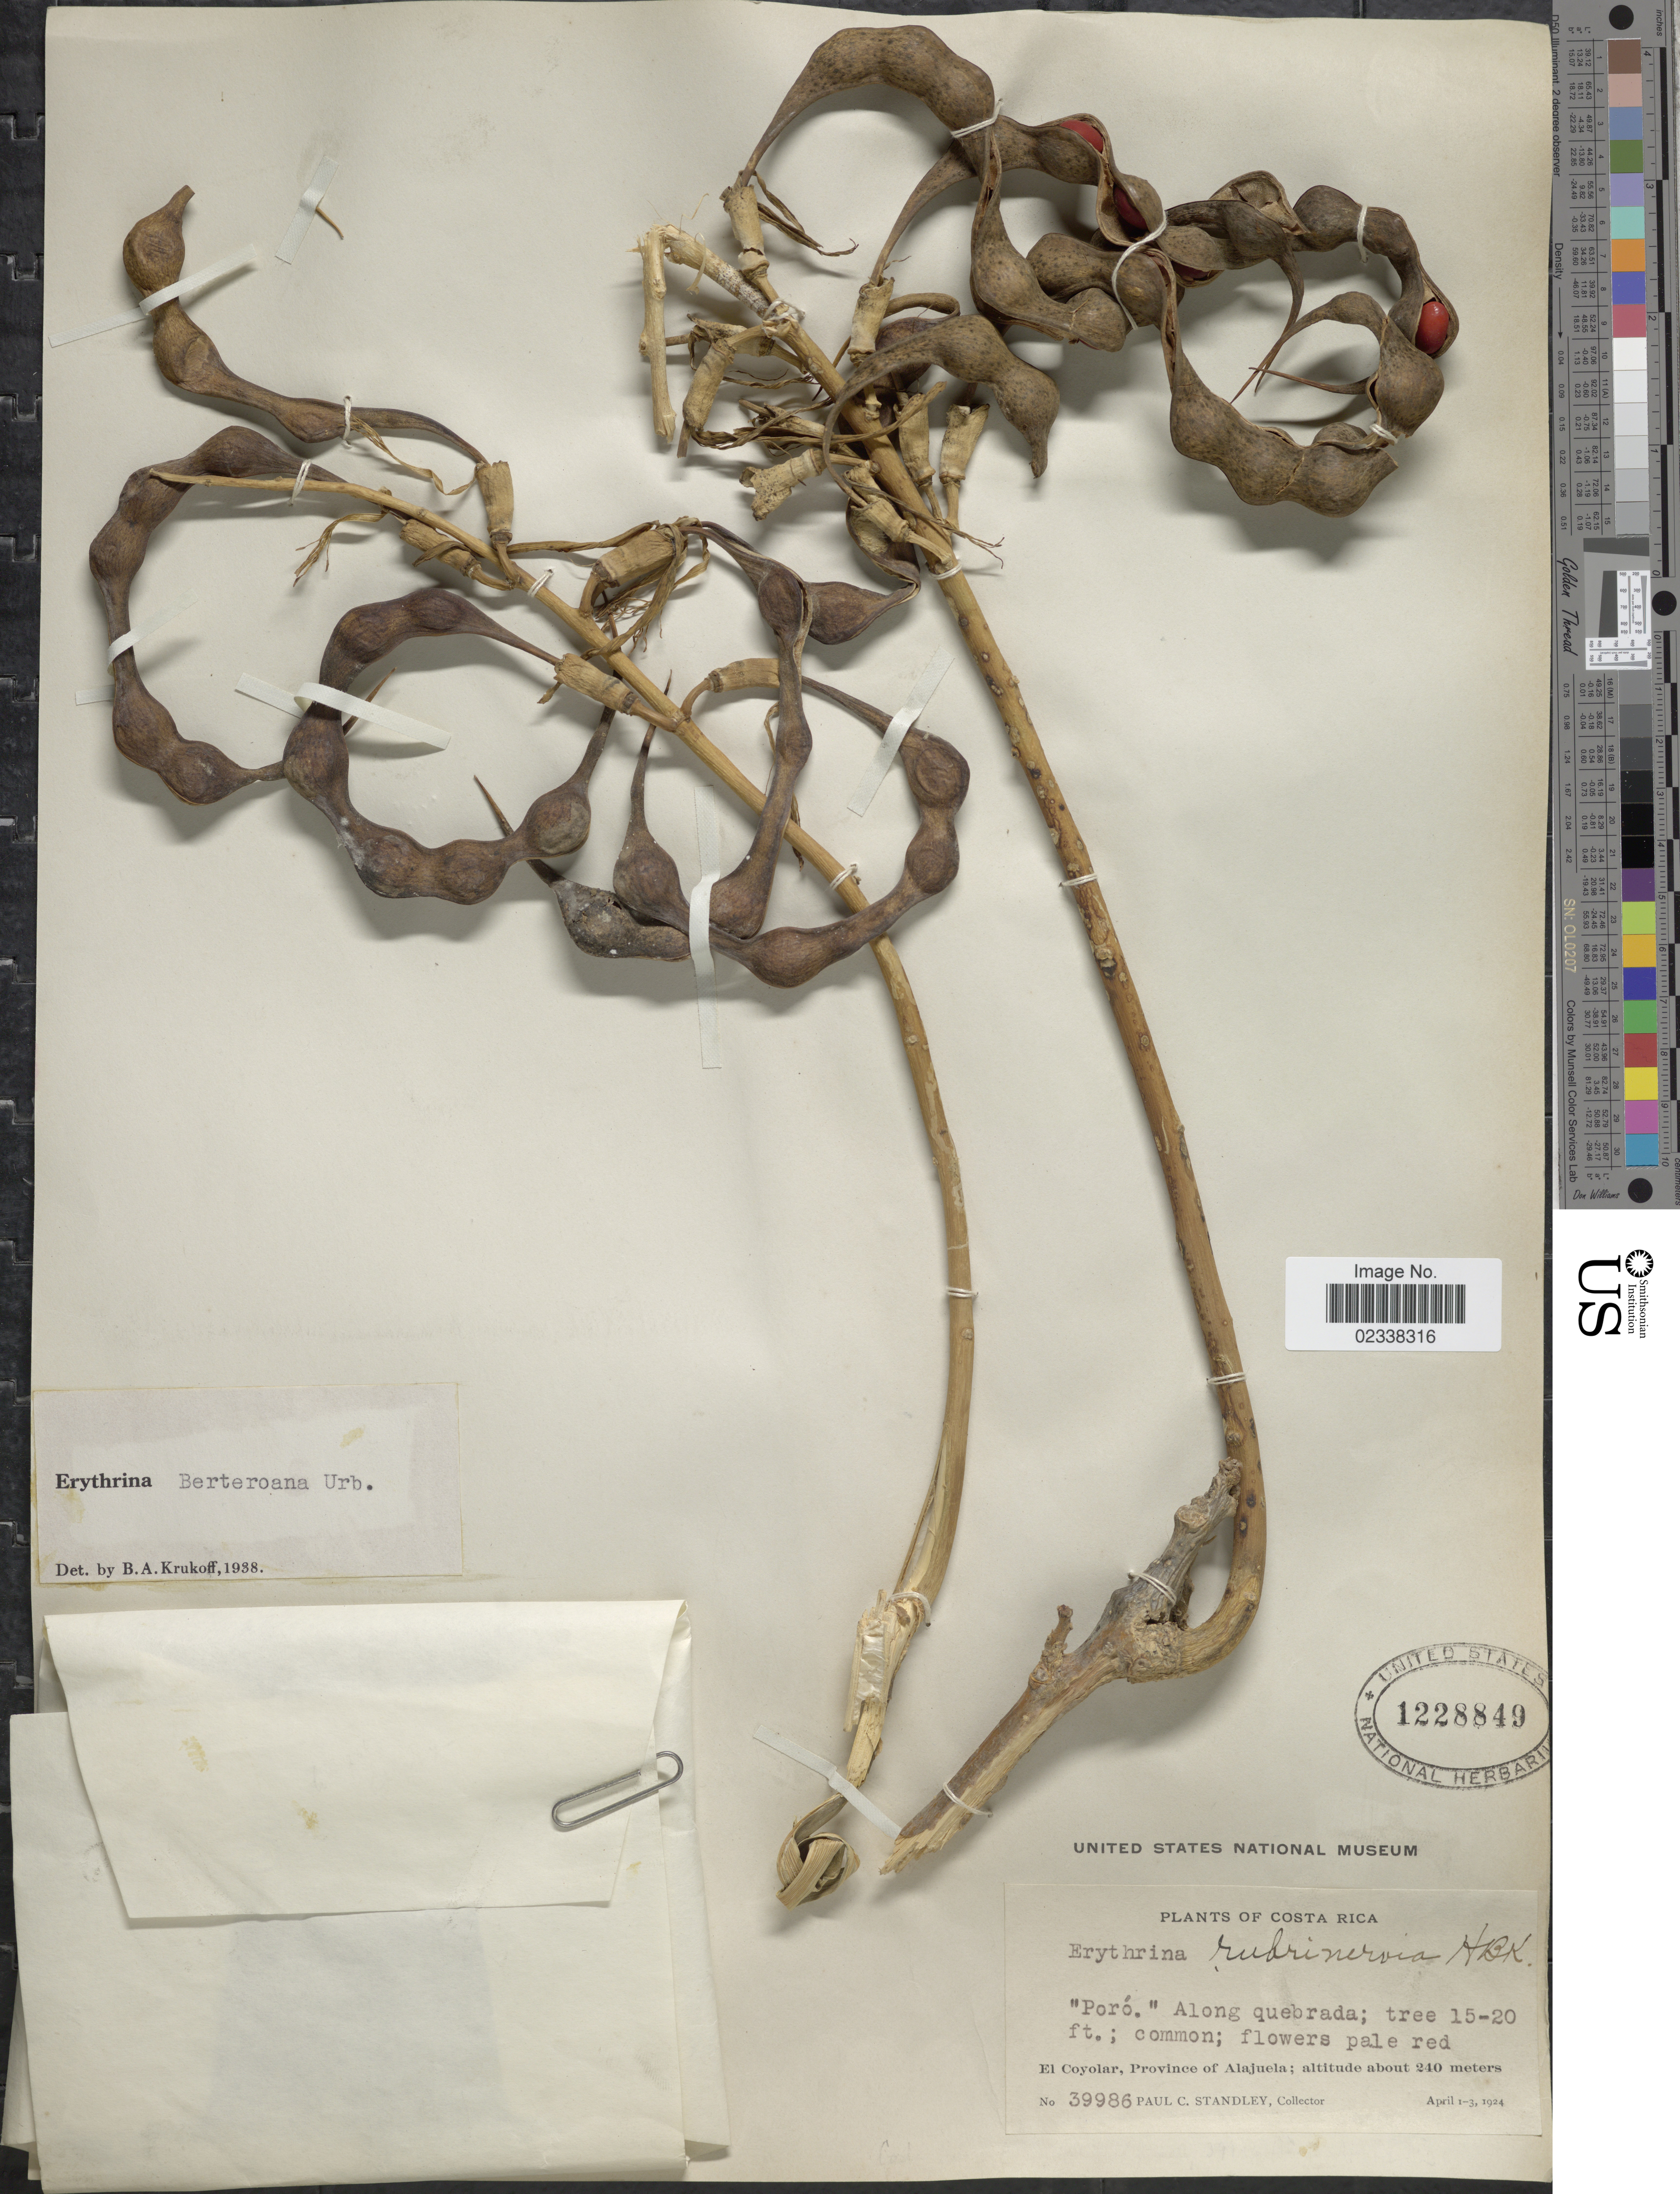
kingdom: Plantae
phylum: Tracheophyta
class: Magnoliopsida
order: Fabales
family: Fabaceae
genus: Erythrina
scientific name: Erythrina berteroana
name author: Urb.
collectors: P. C. Standley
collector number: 39986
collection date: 1924-04-01/1924-04-03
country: Costa Rica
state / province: Alajuela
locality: El Coyolar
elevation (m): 240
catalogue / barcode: US 1228849